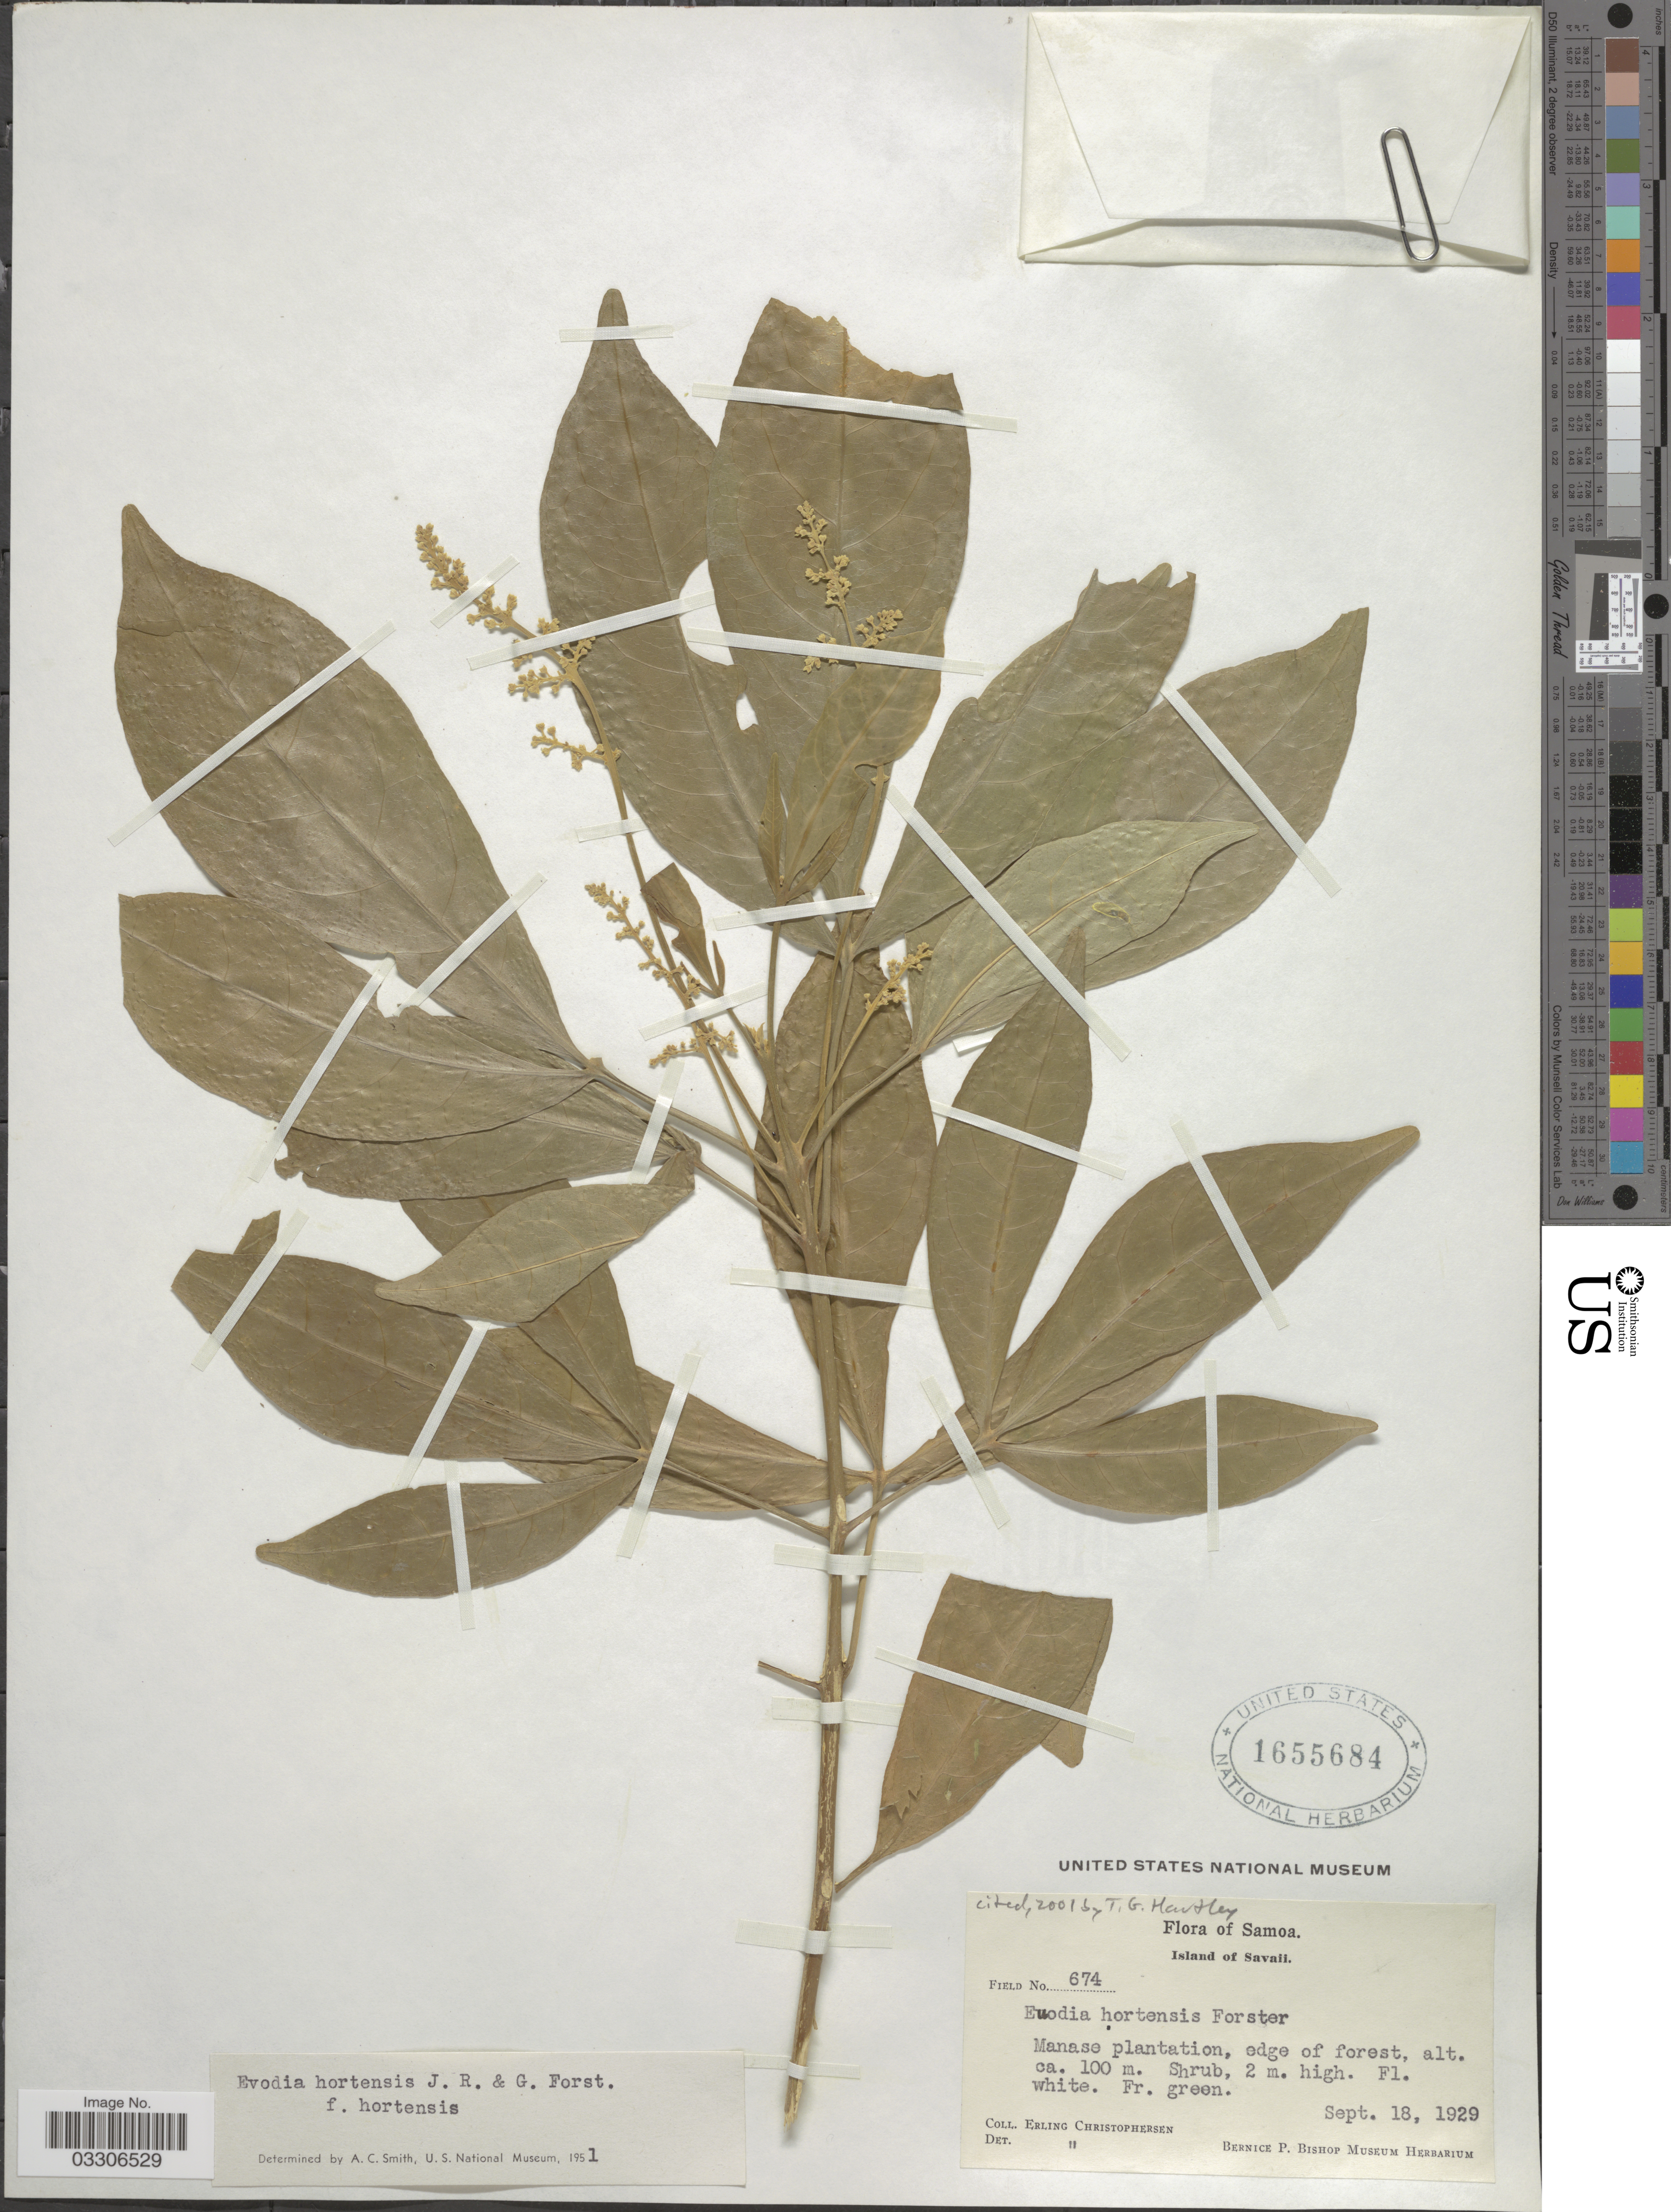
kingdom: Plantae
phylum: Tracheophyta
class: Magnoliopsida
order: Sapindales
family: Rutaceae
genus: Euodia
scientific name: Euodia hortensis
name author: J.R. Forst. & G. Forst.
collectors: E. Christophersen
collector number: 674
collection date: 1929-09-18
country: Samoa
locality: Samoa. Island of Savaii. Manase plantation, edge of forest.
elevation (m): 100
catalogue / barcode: US 1655684